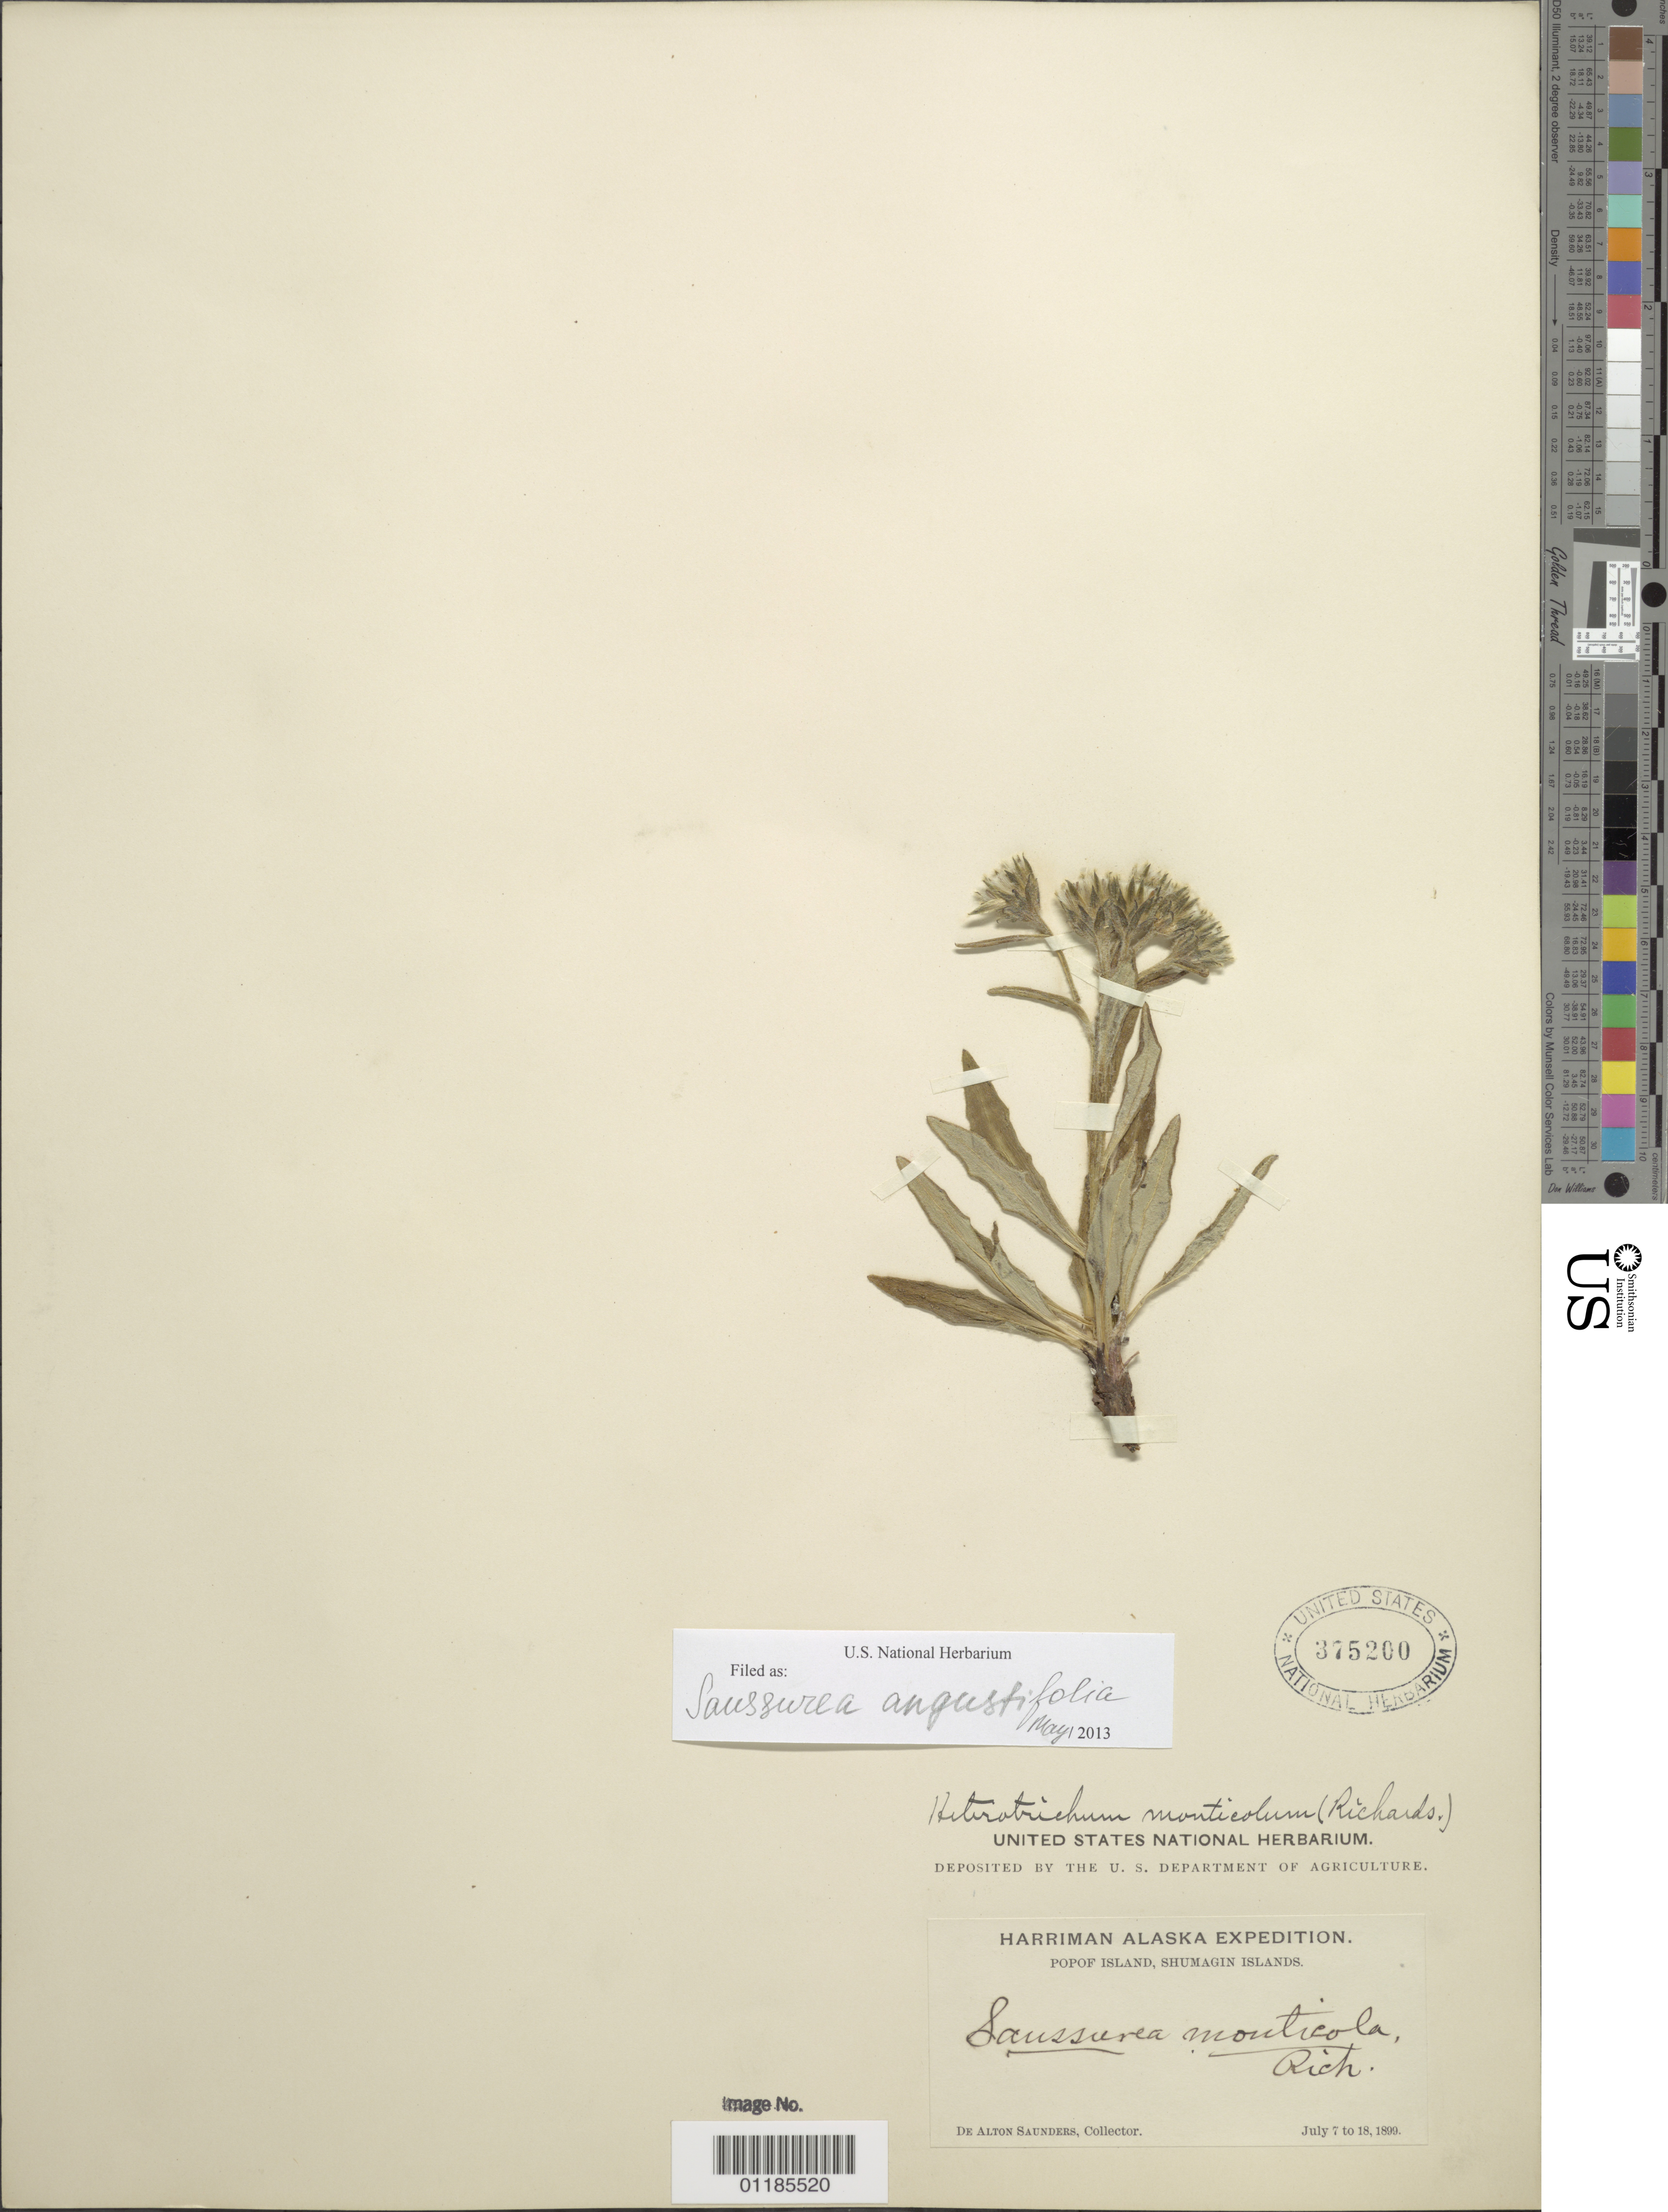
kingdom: Plantae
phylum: Tracheophyta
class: Magnoliopsida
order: Asterales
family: Asteraceae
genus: Saussurea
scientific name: Saussurea angustifolia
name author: (L.) DC.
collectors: D. A. Saunders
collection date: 1899-07-07/1899-07-18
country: United States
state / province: Alaska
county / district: Aleutians East Borough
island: Popof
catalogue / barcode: US 375200